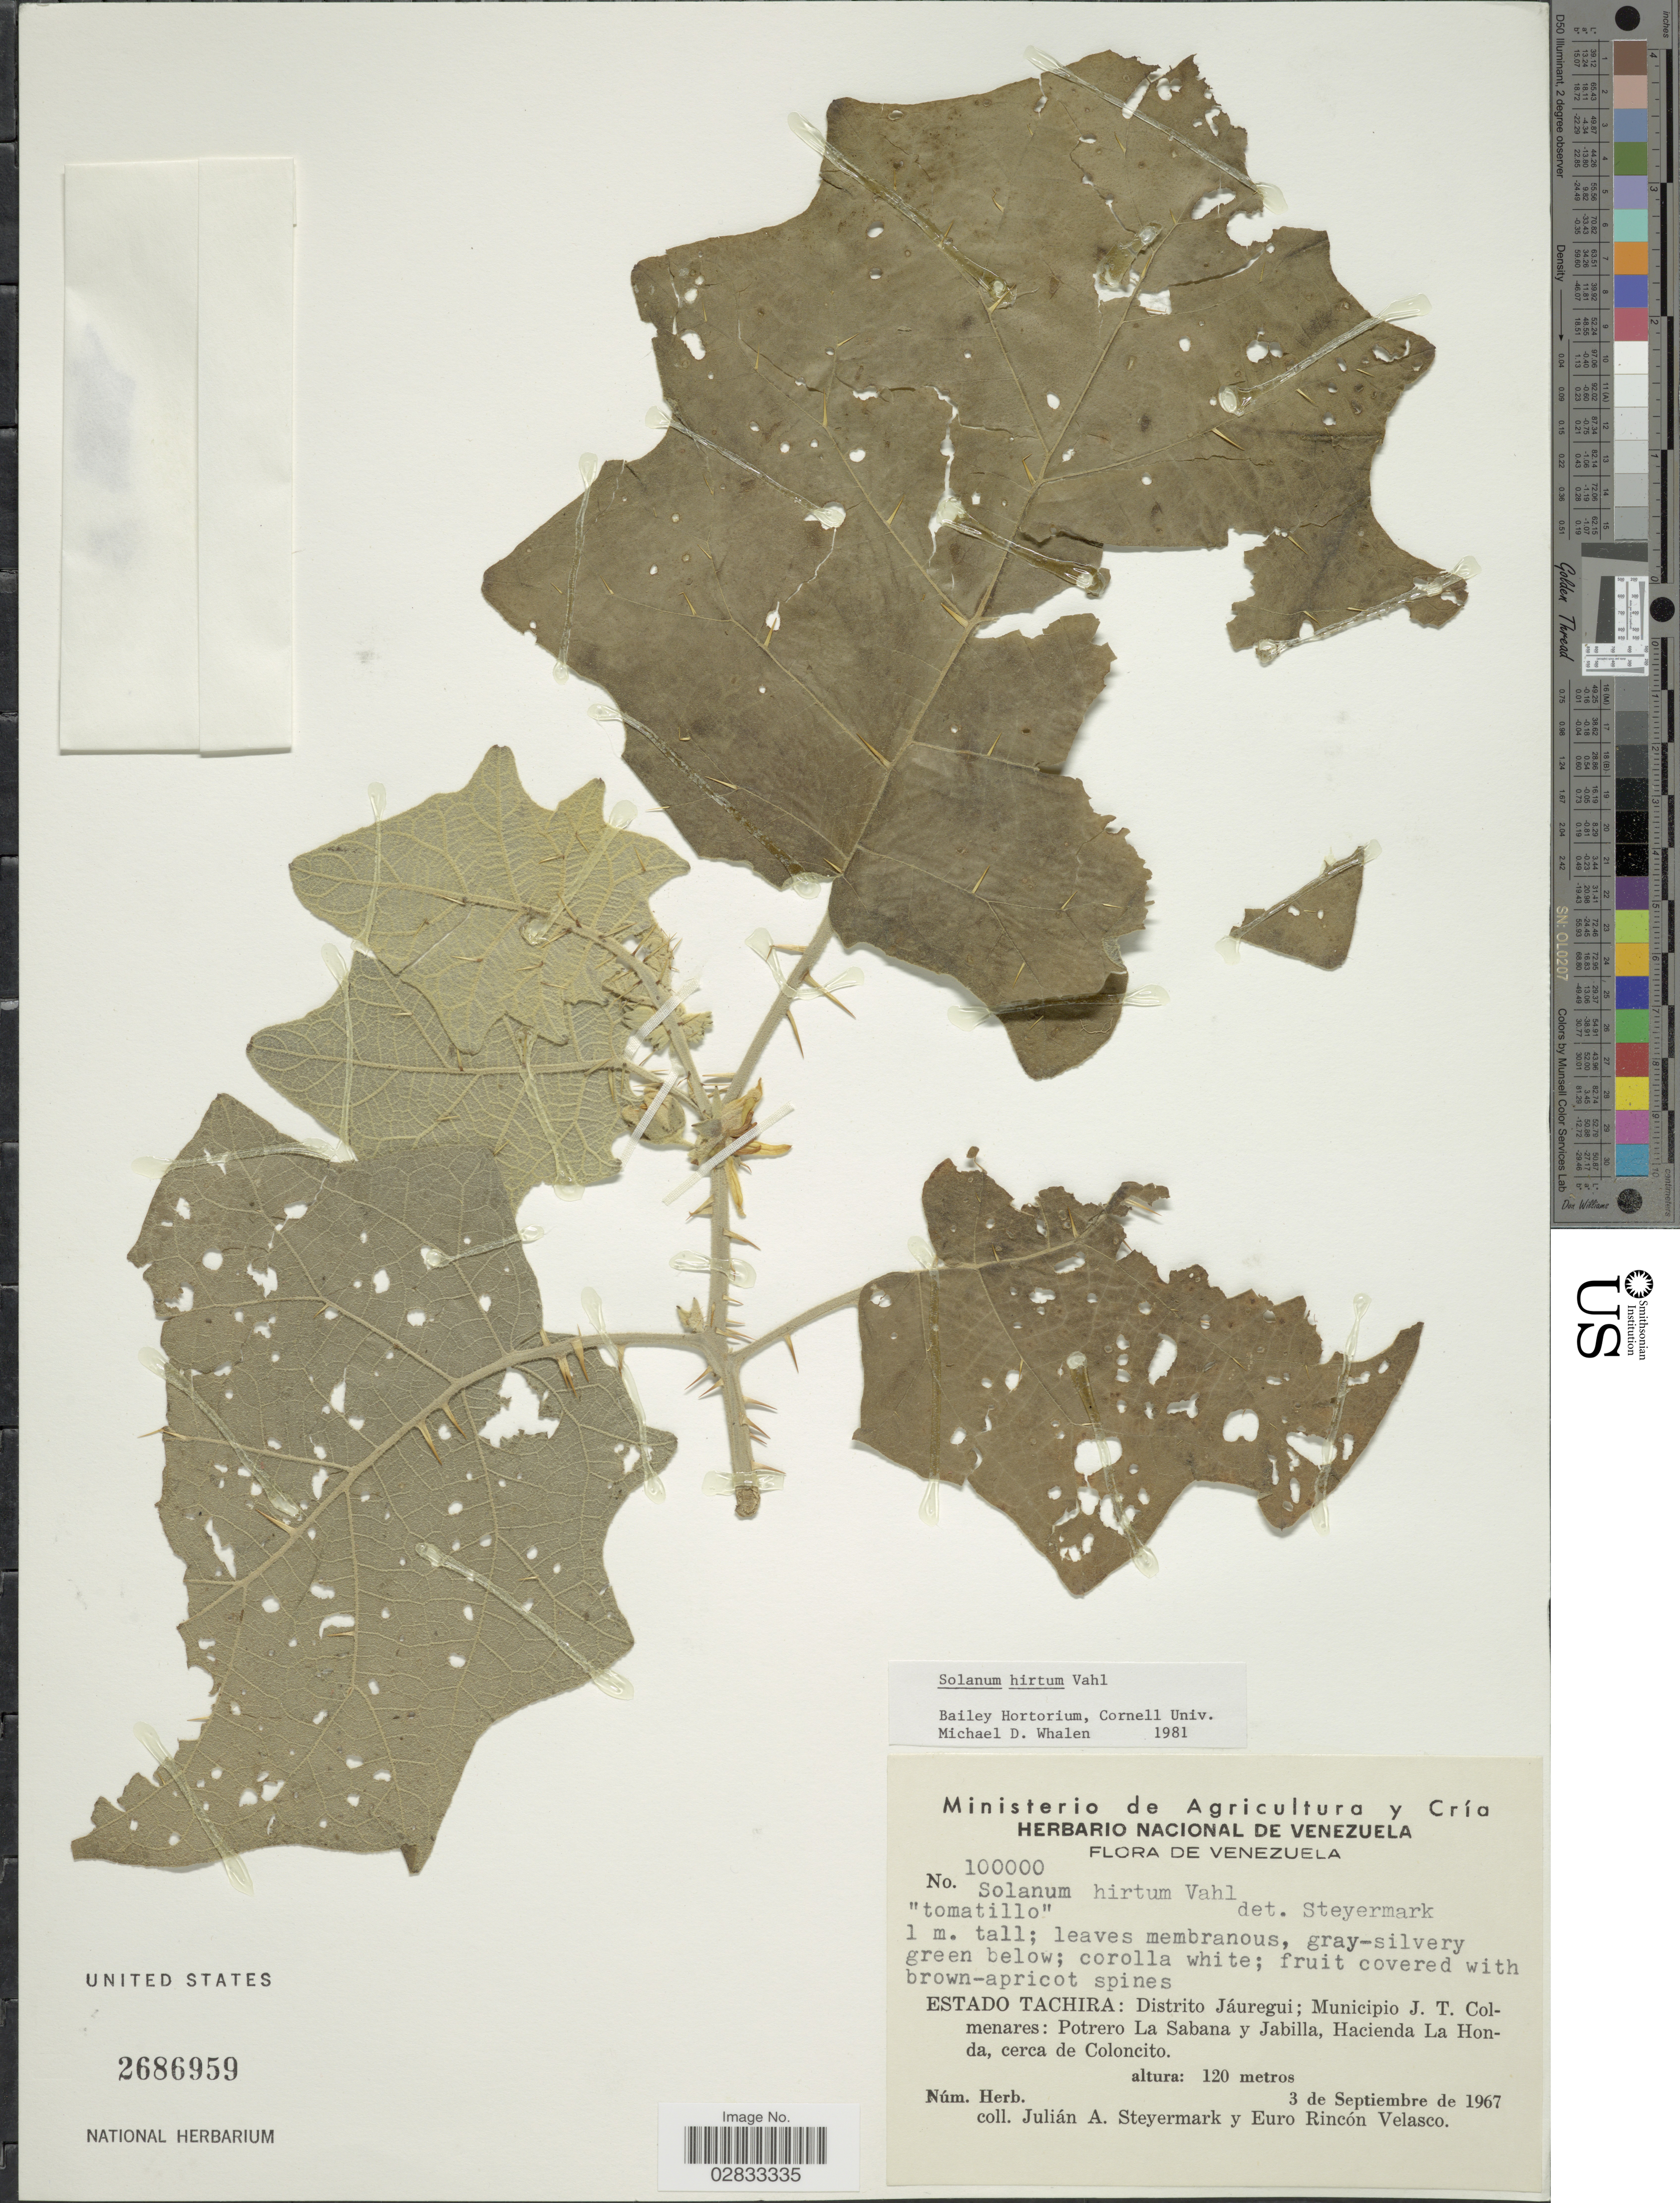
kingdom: Plantae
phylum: Tracheophyta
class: Magnoliopsida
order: Solanales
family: Solanaceae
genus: Solanum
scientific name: Solanum hirtum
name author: Vahl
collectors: J. Steyermark & E. Velasco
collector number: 100000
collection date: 1967-09-03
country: Venezuela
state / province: Tachira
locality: Distrito Jáuregui; Municipio J.T. Colmenares: Potrero La Sabana y Jabilla, Hacienda La Honda, cerca de Coloncito.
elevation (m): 120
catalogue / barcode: US 2686959